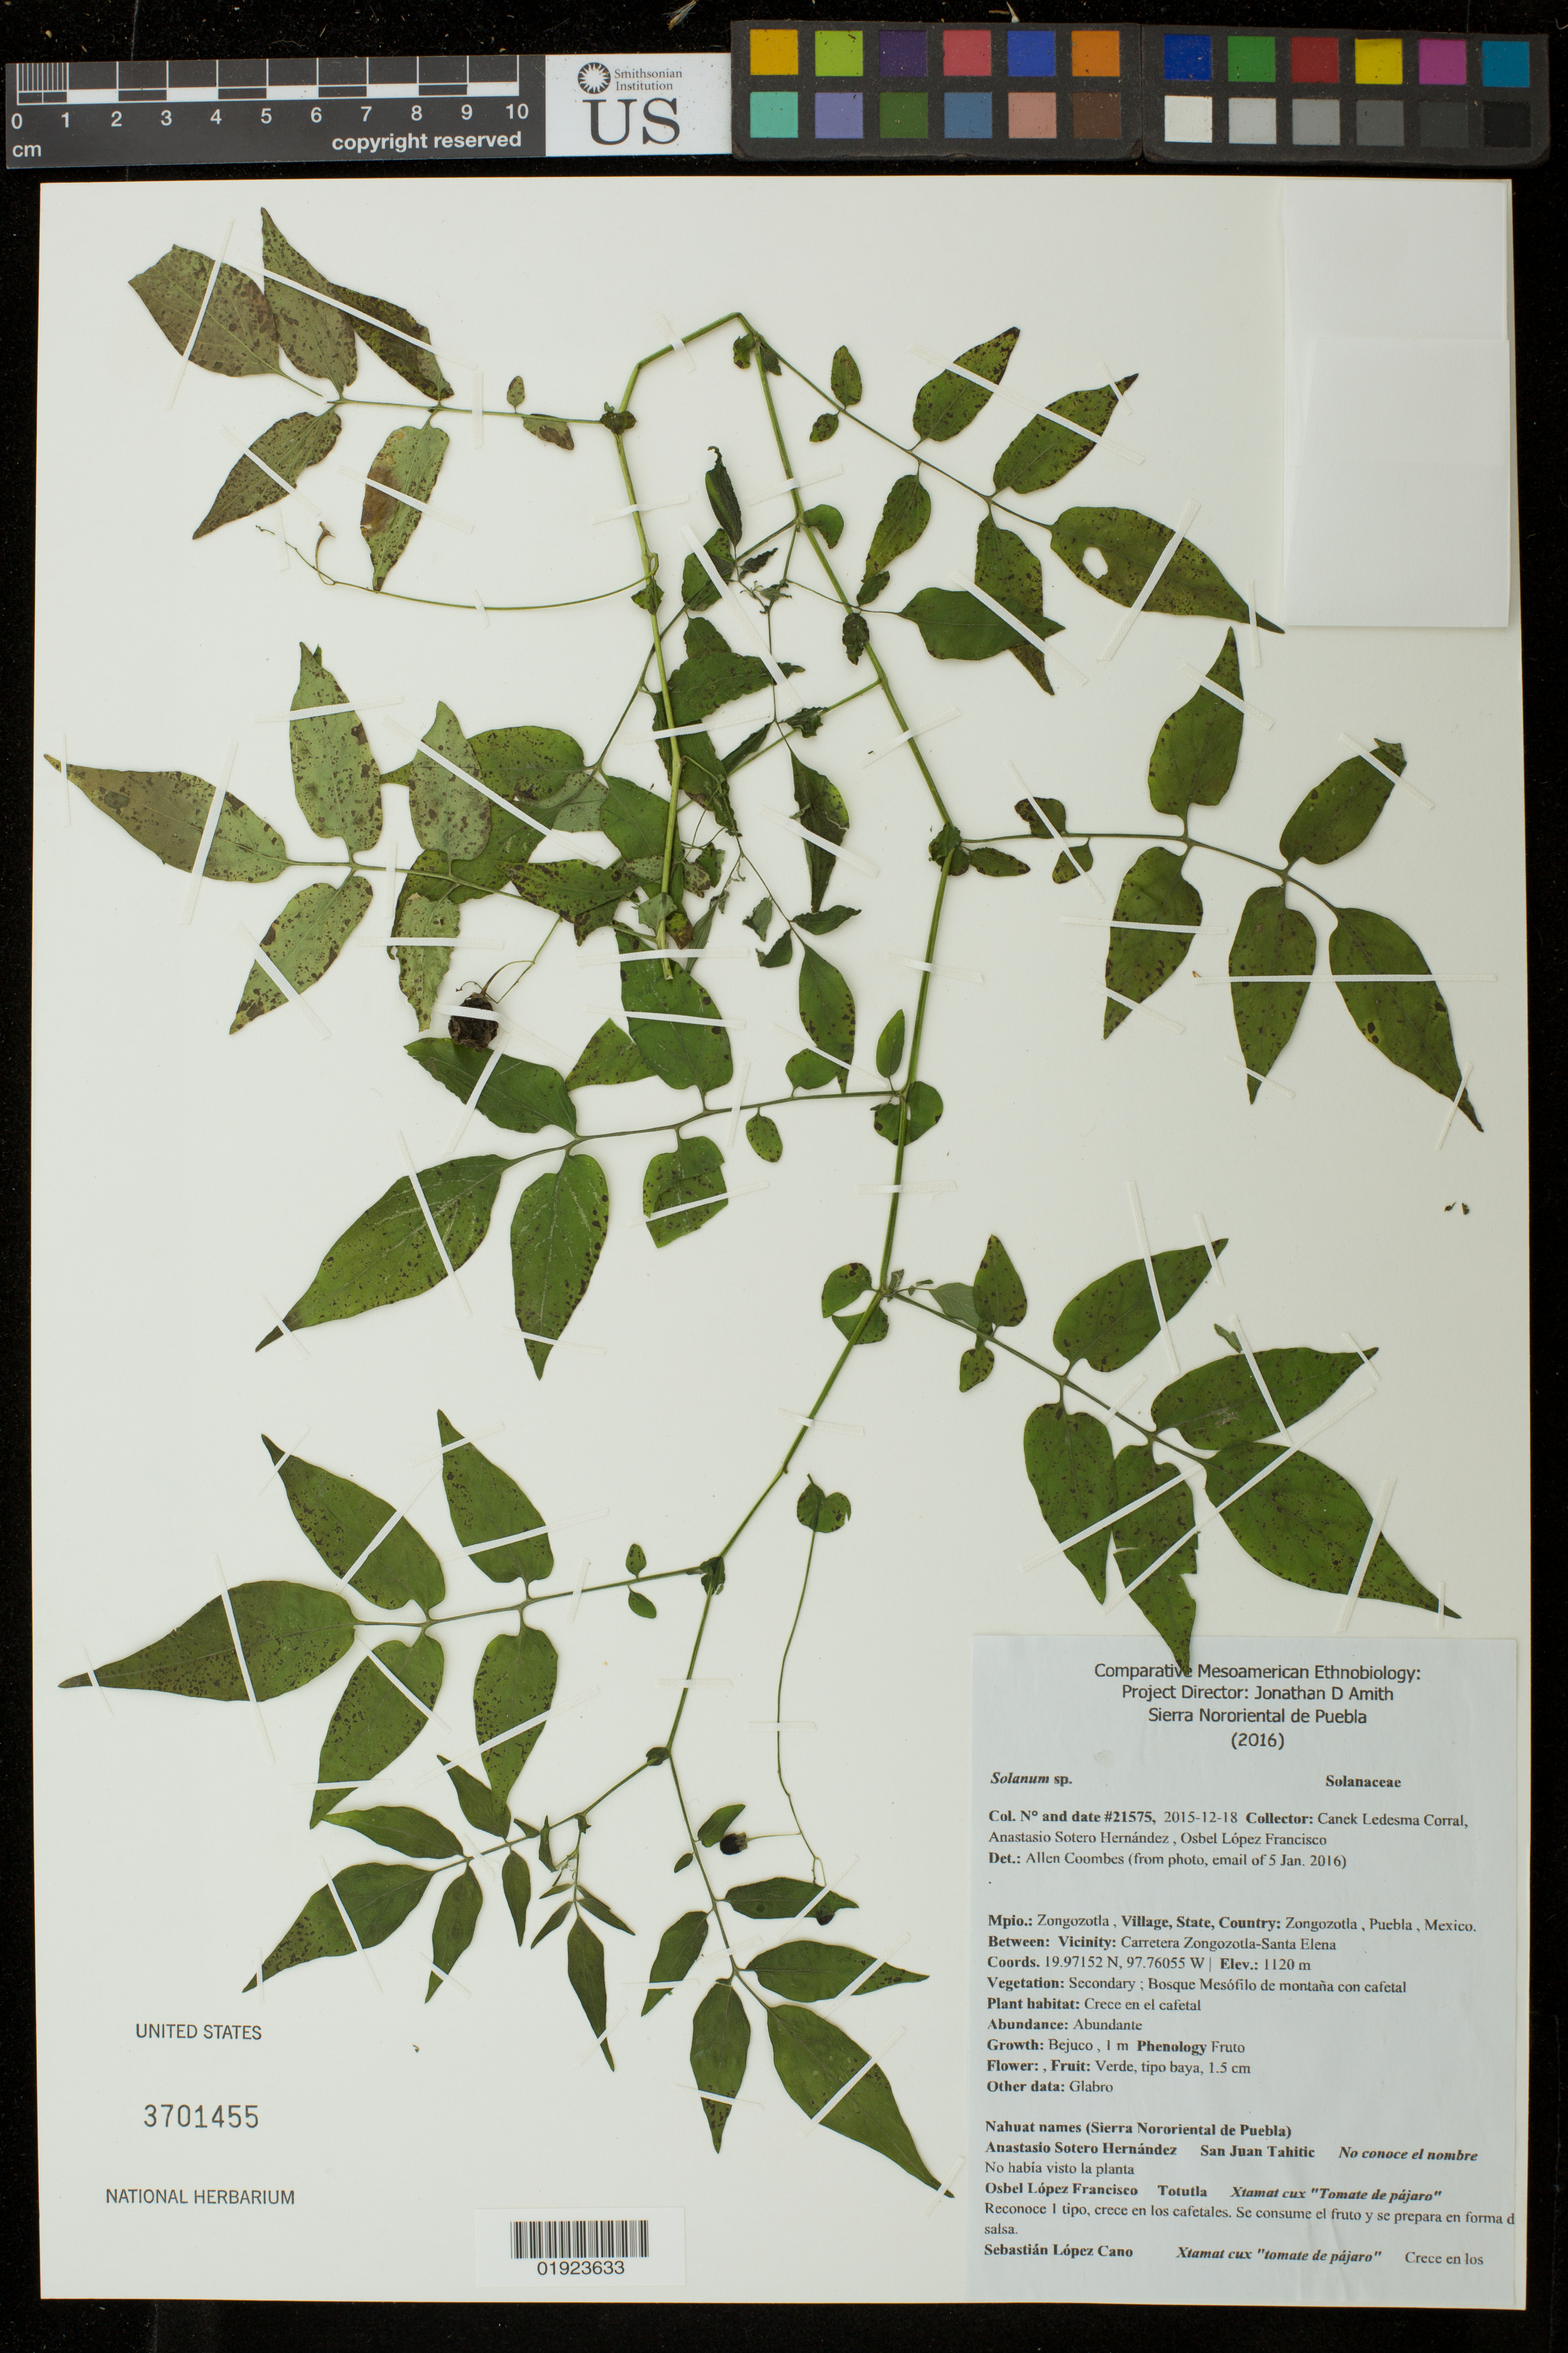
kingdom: Plantae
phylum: Tracheophyta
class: Magnoliopsida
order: Solanales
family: Solanaceae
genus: Solanum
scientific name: Solanum sp.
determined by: Coombes, Allen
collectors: Canek Ledesma C., A. Sotero H. & O. Francisco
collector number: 21575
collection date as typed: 2015-12-18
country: Mexico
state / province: Puebla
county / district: Zongozotla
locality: Zongozotla, Puebla, Mexico, Carretera Zongozotla-Santa Elena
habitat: Secondary; bosque mesofilo de montana con cafetal, crece en el cafetal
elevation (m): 1120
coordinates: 19.97152N, 97.76055W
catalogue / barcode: US 3701455